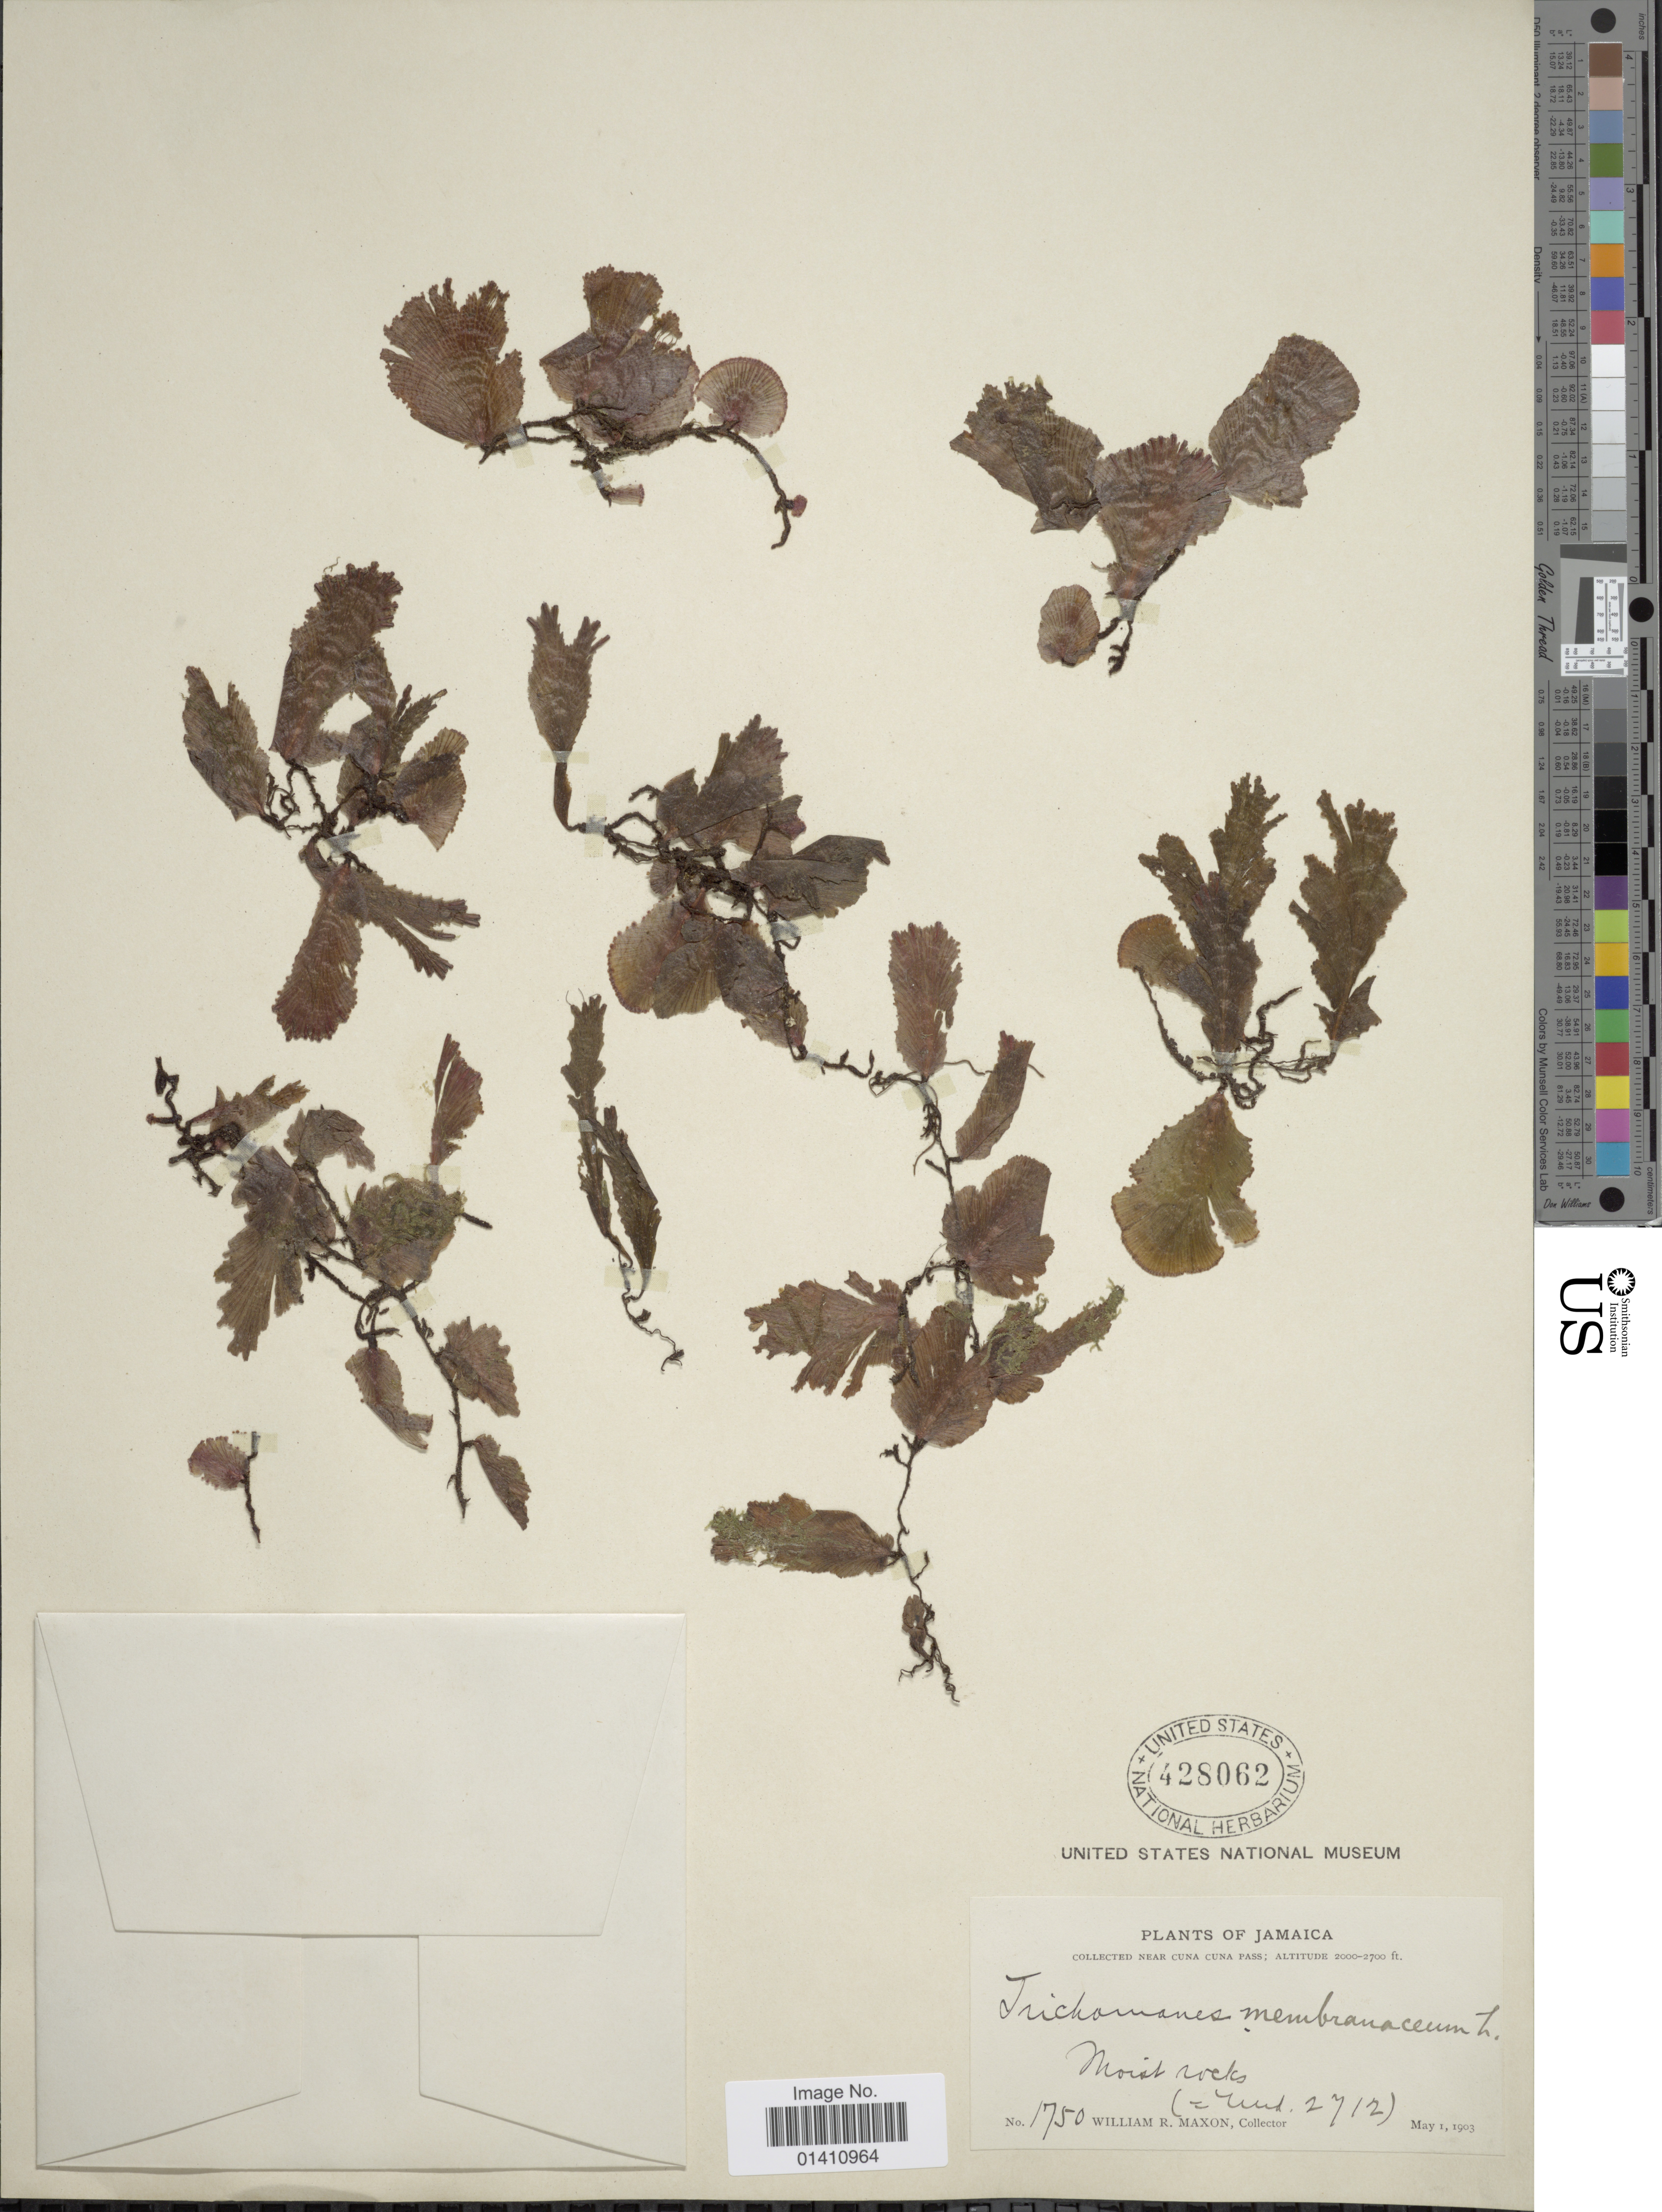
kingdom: Plantae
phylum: Tracheophyta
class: Polypodiopsida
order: Hymenophyllales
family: Hymenophyllaceae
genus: Didymoglossum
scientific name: Didymoglossum membranaceum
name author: (L.) Vareschi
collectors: W. R. Maxon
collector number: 1750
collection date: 1903-05-01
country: Jamaica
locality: Near Cuna Cuna Pass.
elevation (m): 610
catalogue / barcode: US 428062